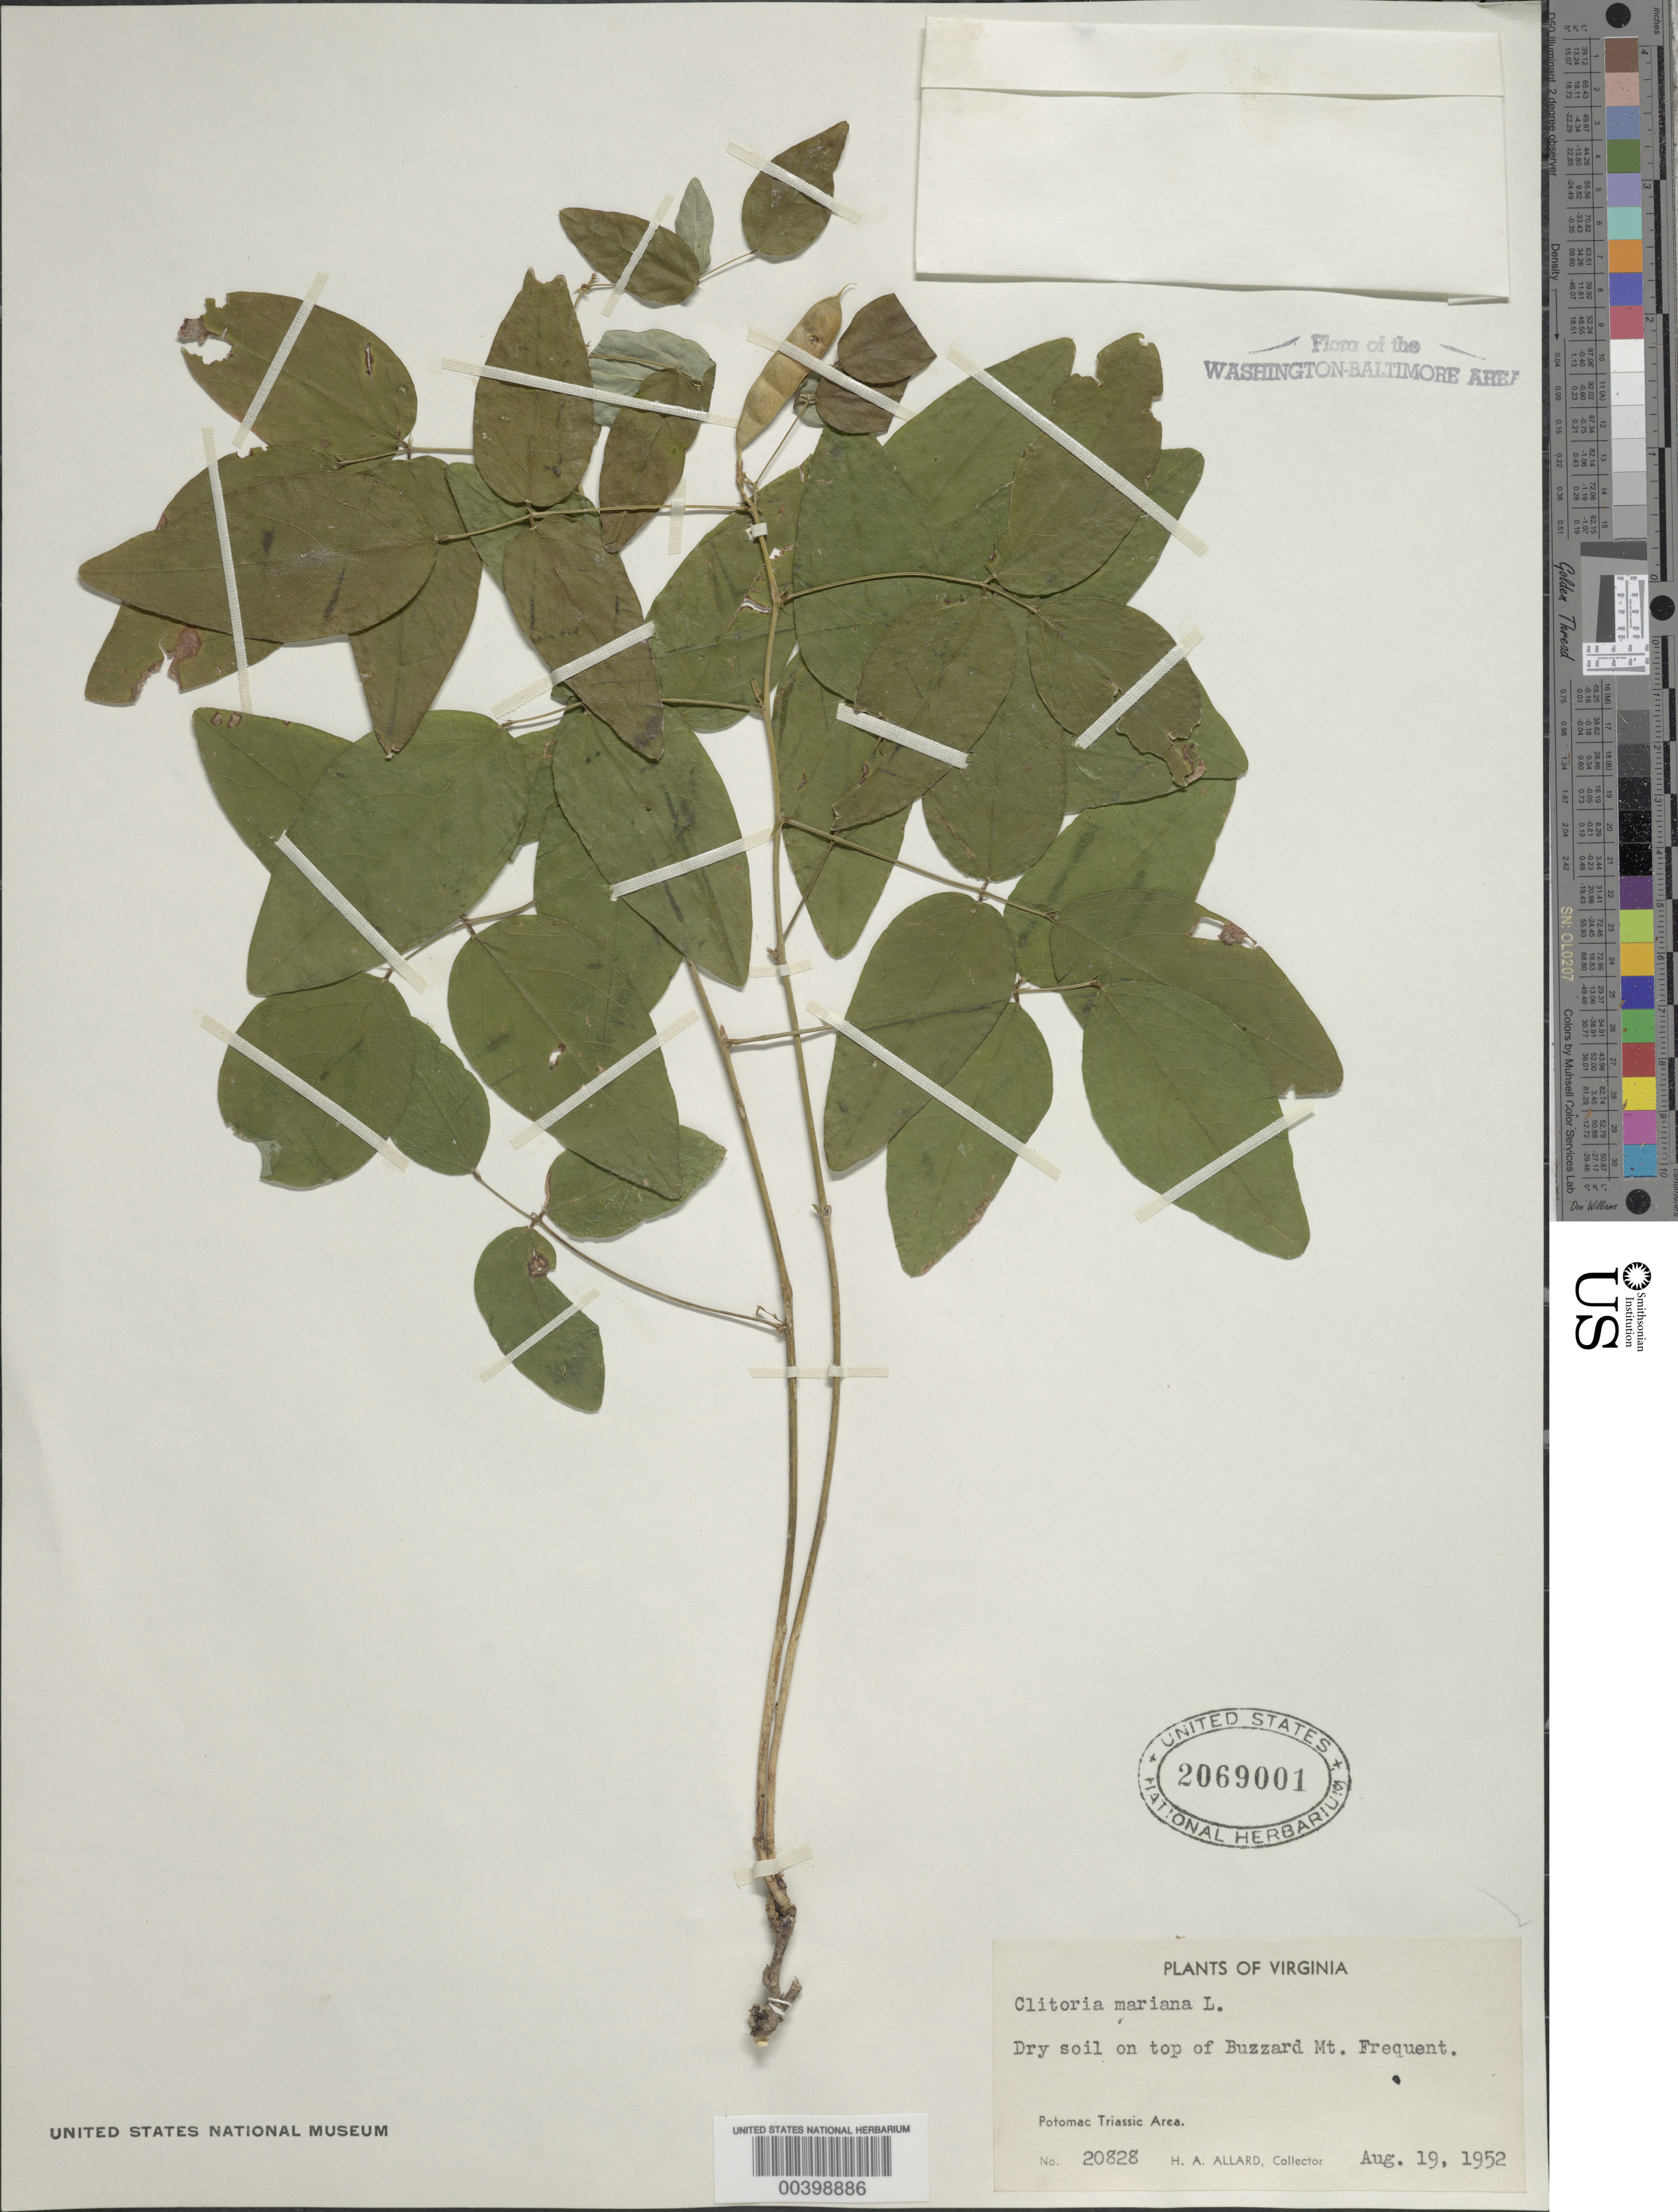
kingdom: Plantae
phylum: Tracheophyta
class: Magnoliopsida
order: Fabales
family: Fabaceae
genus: Clitoria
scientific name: Clitoria mariana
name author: L.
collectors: H. A. Allard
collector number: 20828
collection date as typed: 19 Aug 1952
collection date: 1952-08-19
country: United States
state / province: Virginia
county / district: Culpeper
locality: Buzzard Mountain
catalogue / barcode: US 2069001